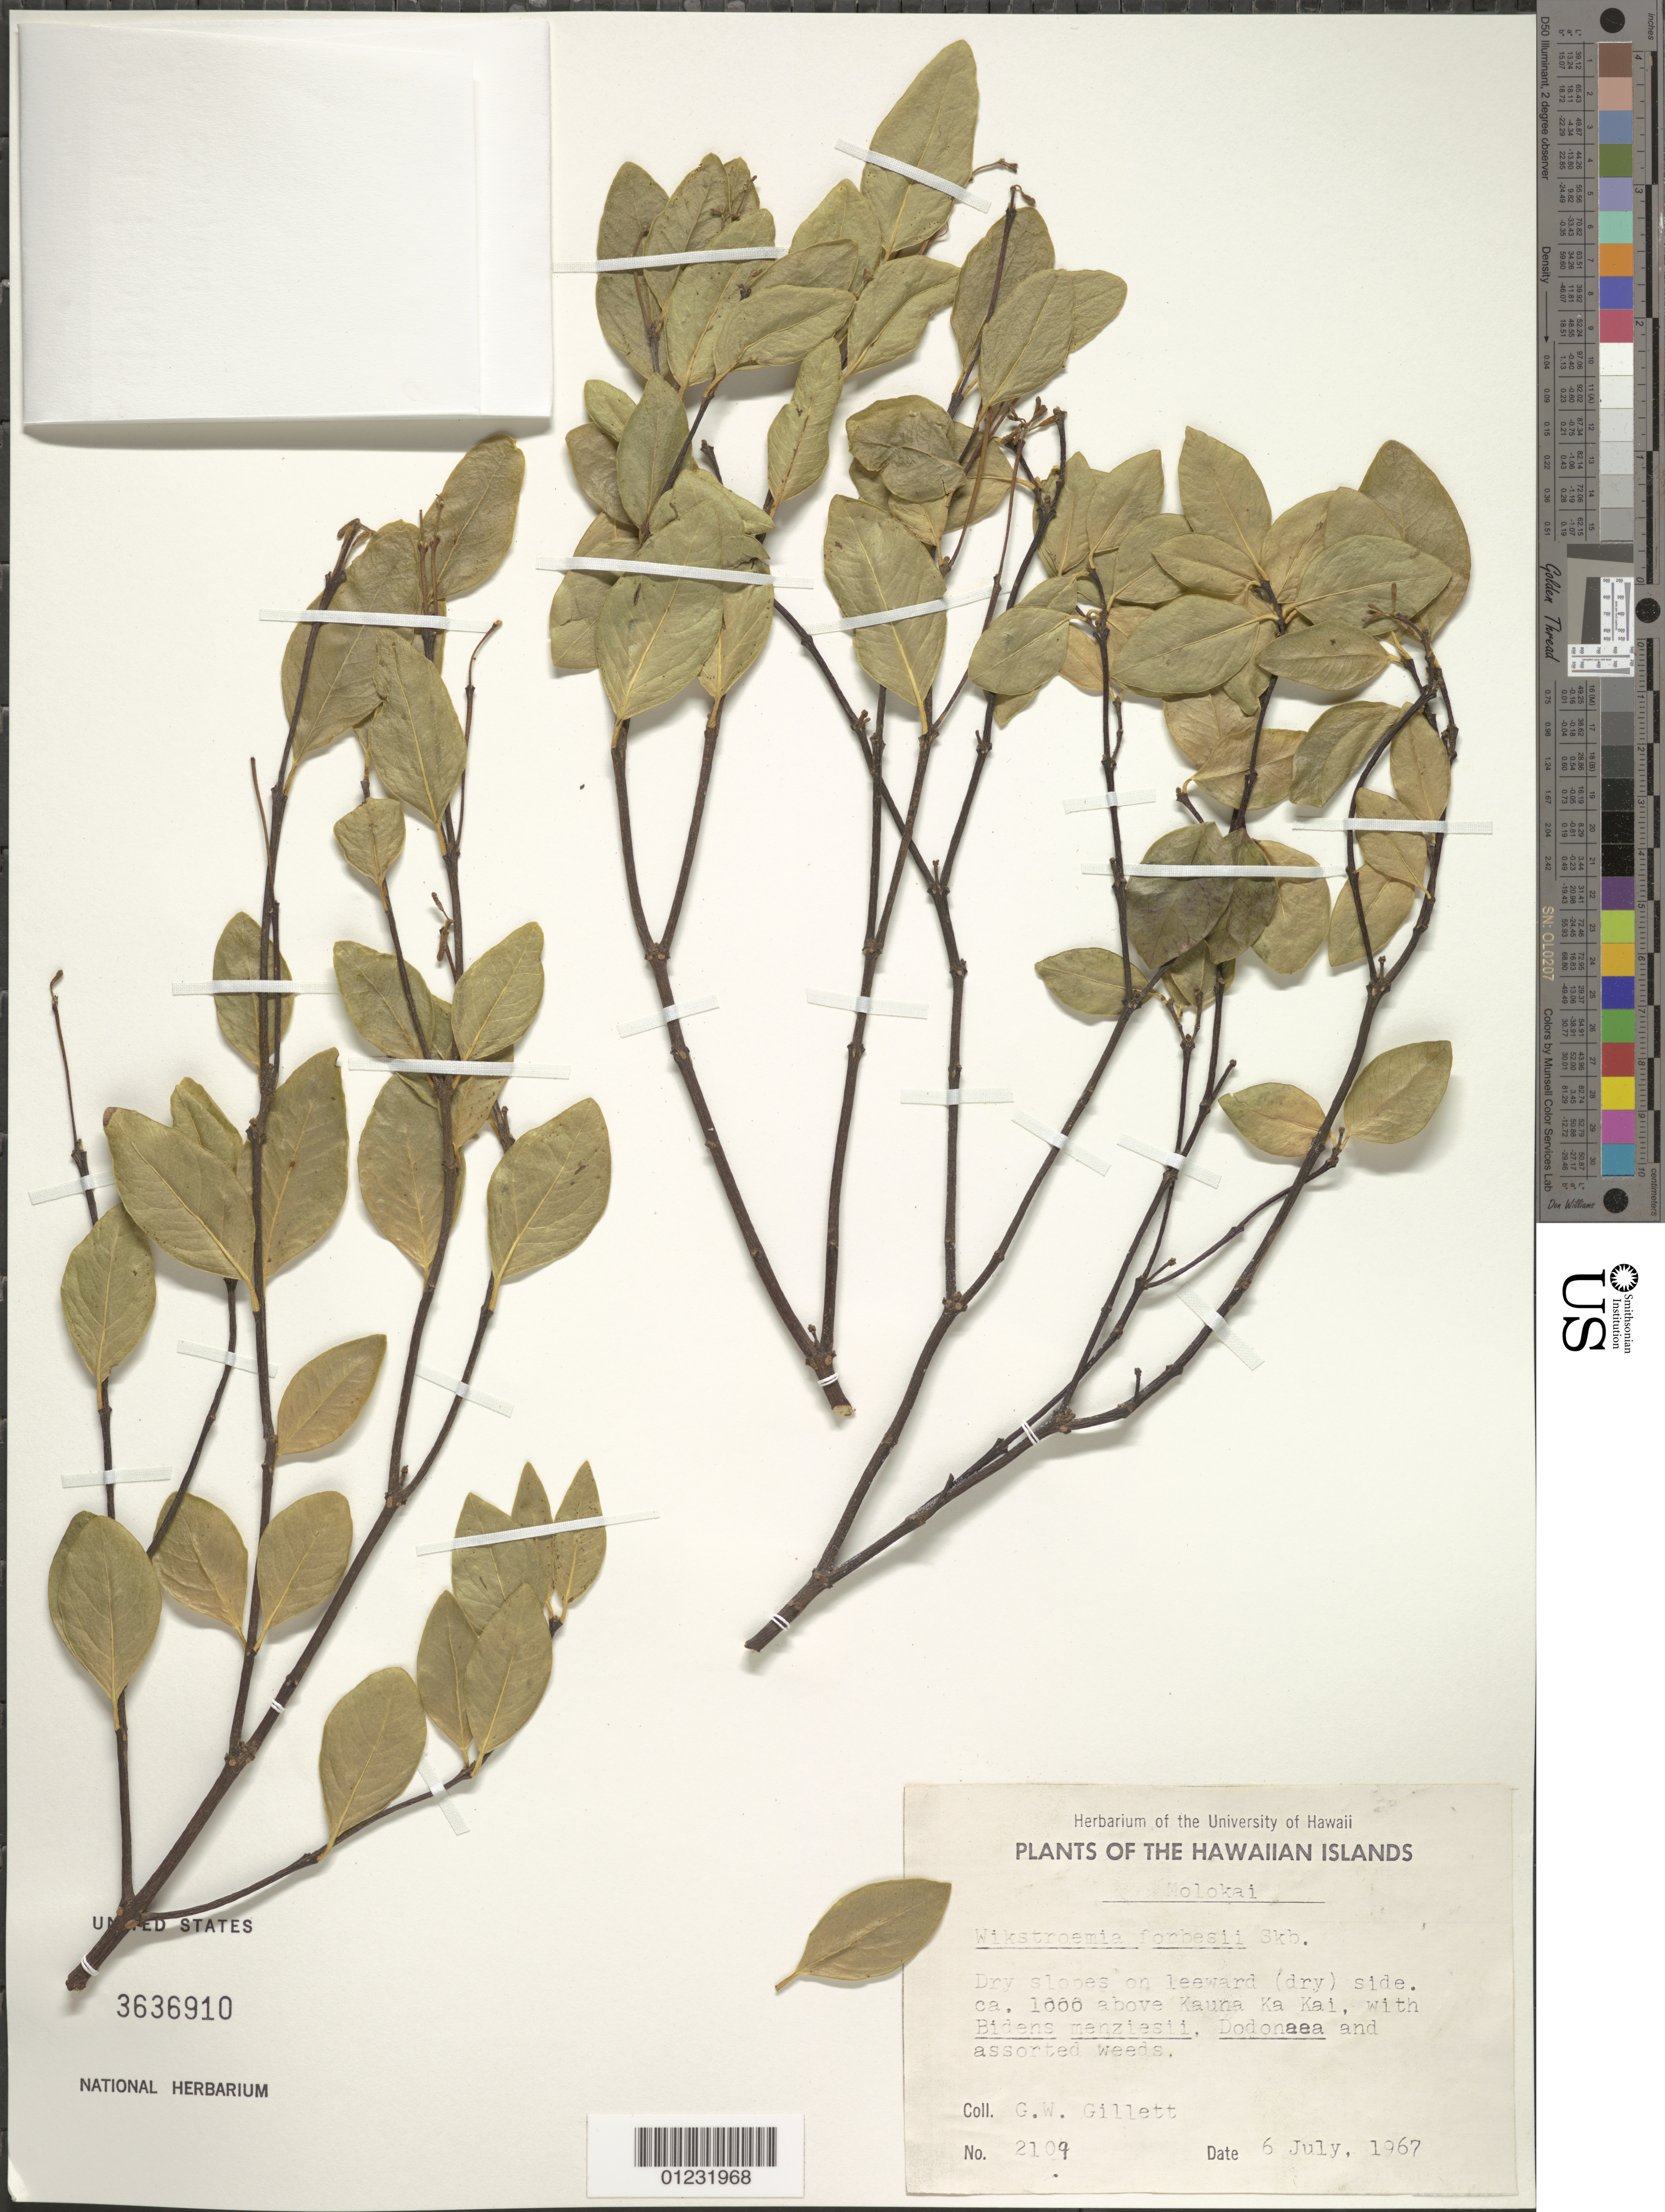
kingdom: Plantae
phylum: Tracheophyta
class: Magnoliopsida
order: Malvales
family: Thymelaeaceae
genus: Wikstroemia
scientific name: Wikstroemia forbesii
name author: Skottsb.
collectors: G. Gillett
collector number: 2109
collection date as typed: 6 Jul 1967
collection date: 1967-07-06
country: United States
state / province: Hawaii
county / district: Maui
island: Moloka'i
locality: Above Kauna Ka Kai.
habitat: Dry slopes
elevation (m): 305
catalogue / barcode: US 3636910